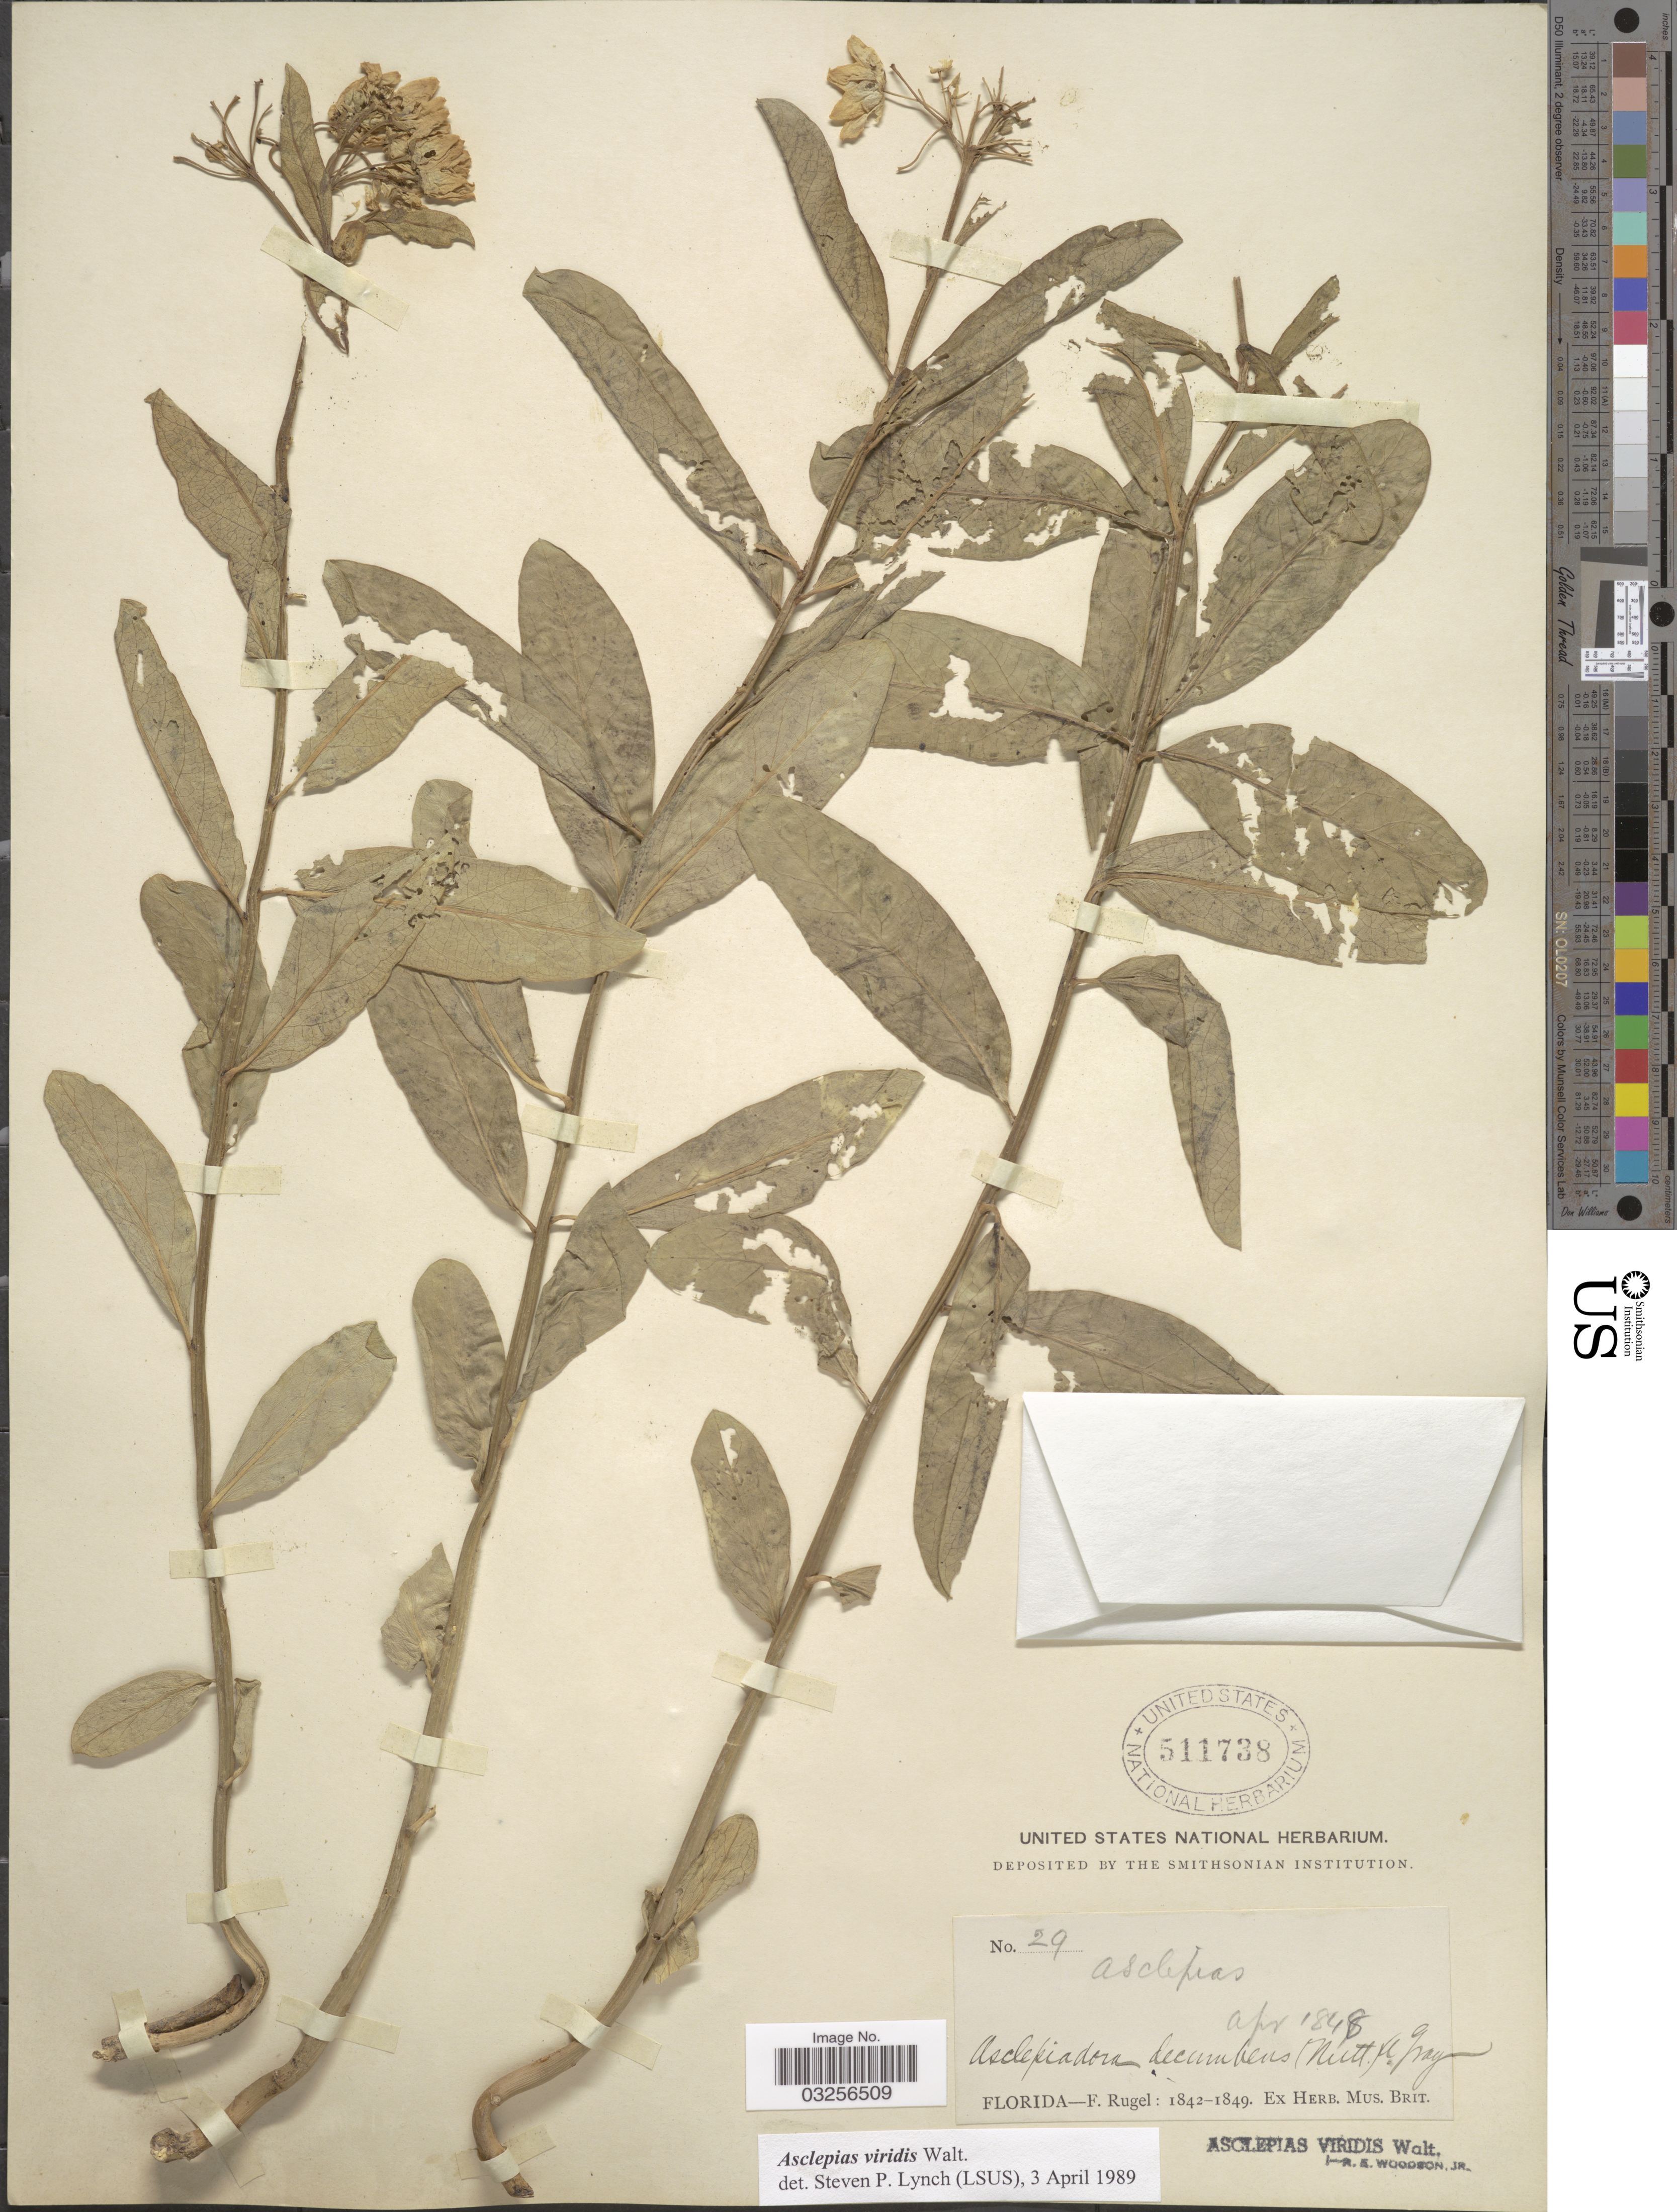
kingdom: Plantae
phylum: Tracheophyta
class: Magnoliopsida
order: Gentianales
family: Apocynaceae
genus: Asclepias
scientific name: Asclepias viridis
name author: Walter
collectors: F. Rugel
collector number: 29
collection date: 1848-04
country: United States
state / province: Florida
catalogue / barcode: US 511738